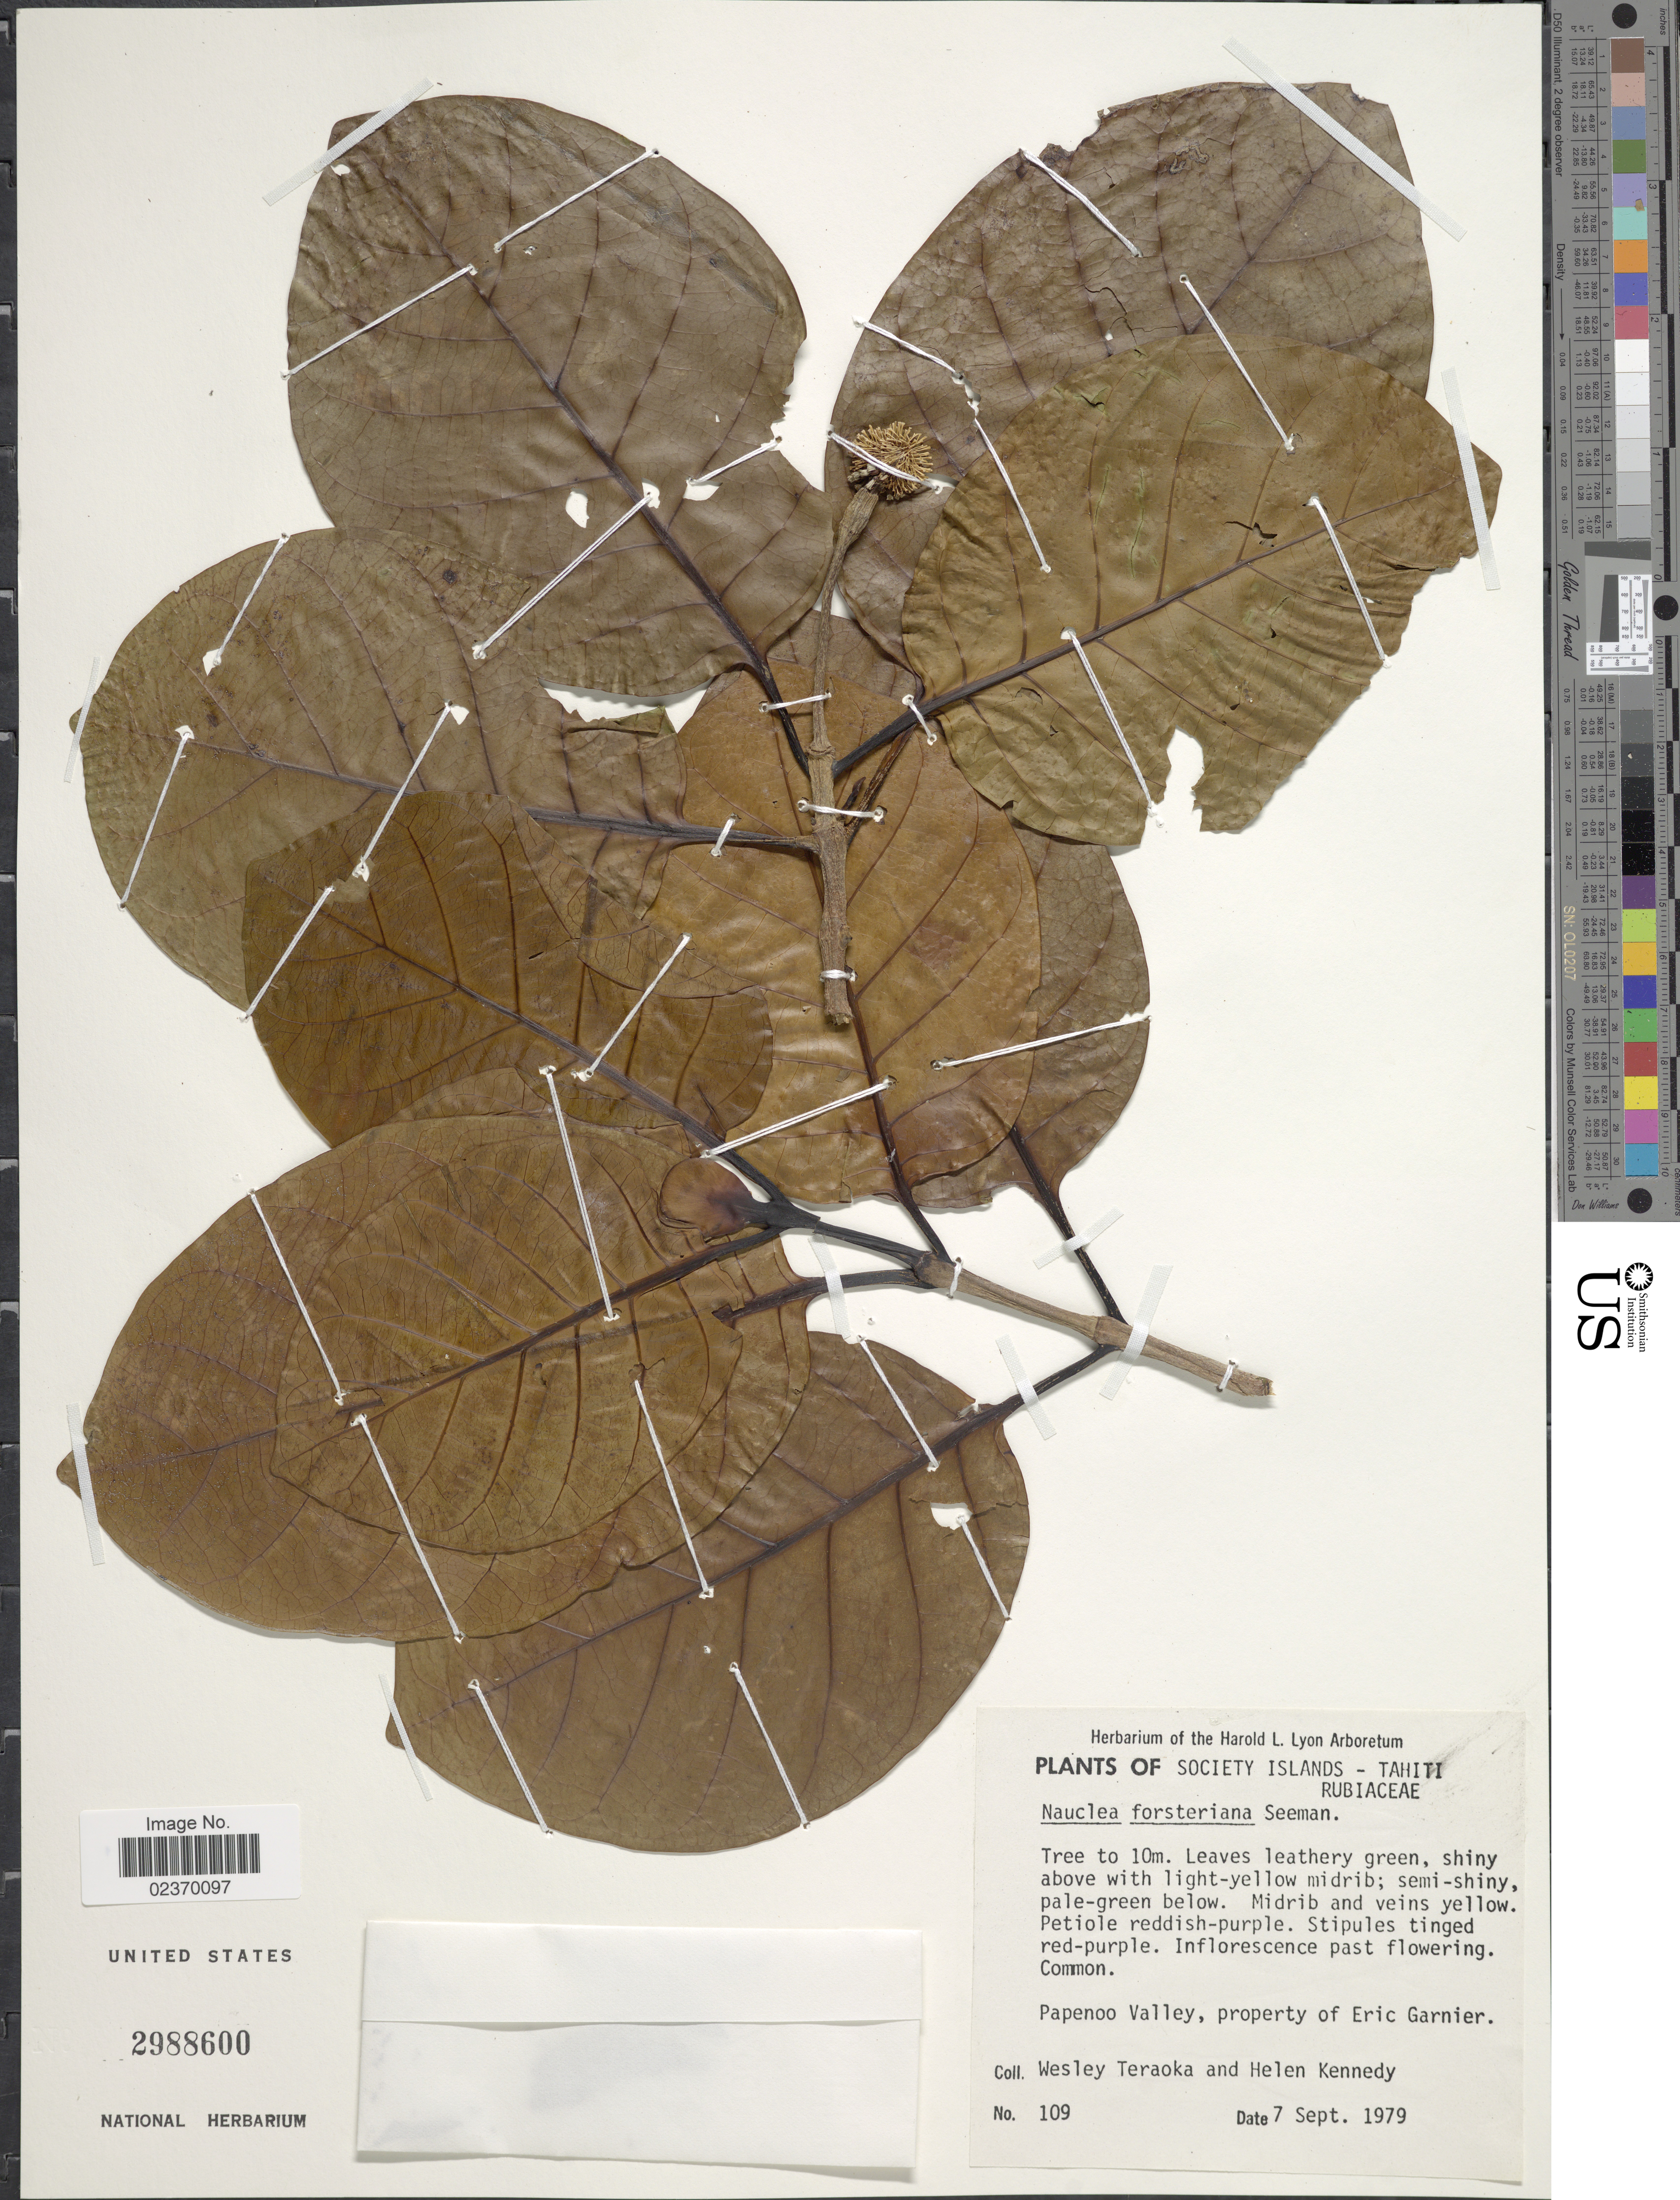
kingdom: Plantae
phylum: Tracheophyta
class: Magnoliopsida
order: Gentianales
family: Rubiaceae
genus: Neonauclea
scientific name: Neonauclea forsteri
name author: (Seem.) Merr.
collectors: W. Teraoka & H. Kennedy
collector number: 109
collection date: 1979-09-07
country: French Polynesia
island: Tahiti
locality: Society Islands - Tahiti, Papenoo Valley, property of Eric Garnier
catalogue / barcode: US 2988600